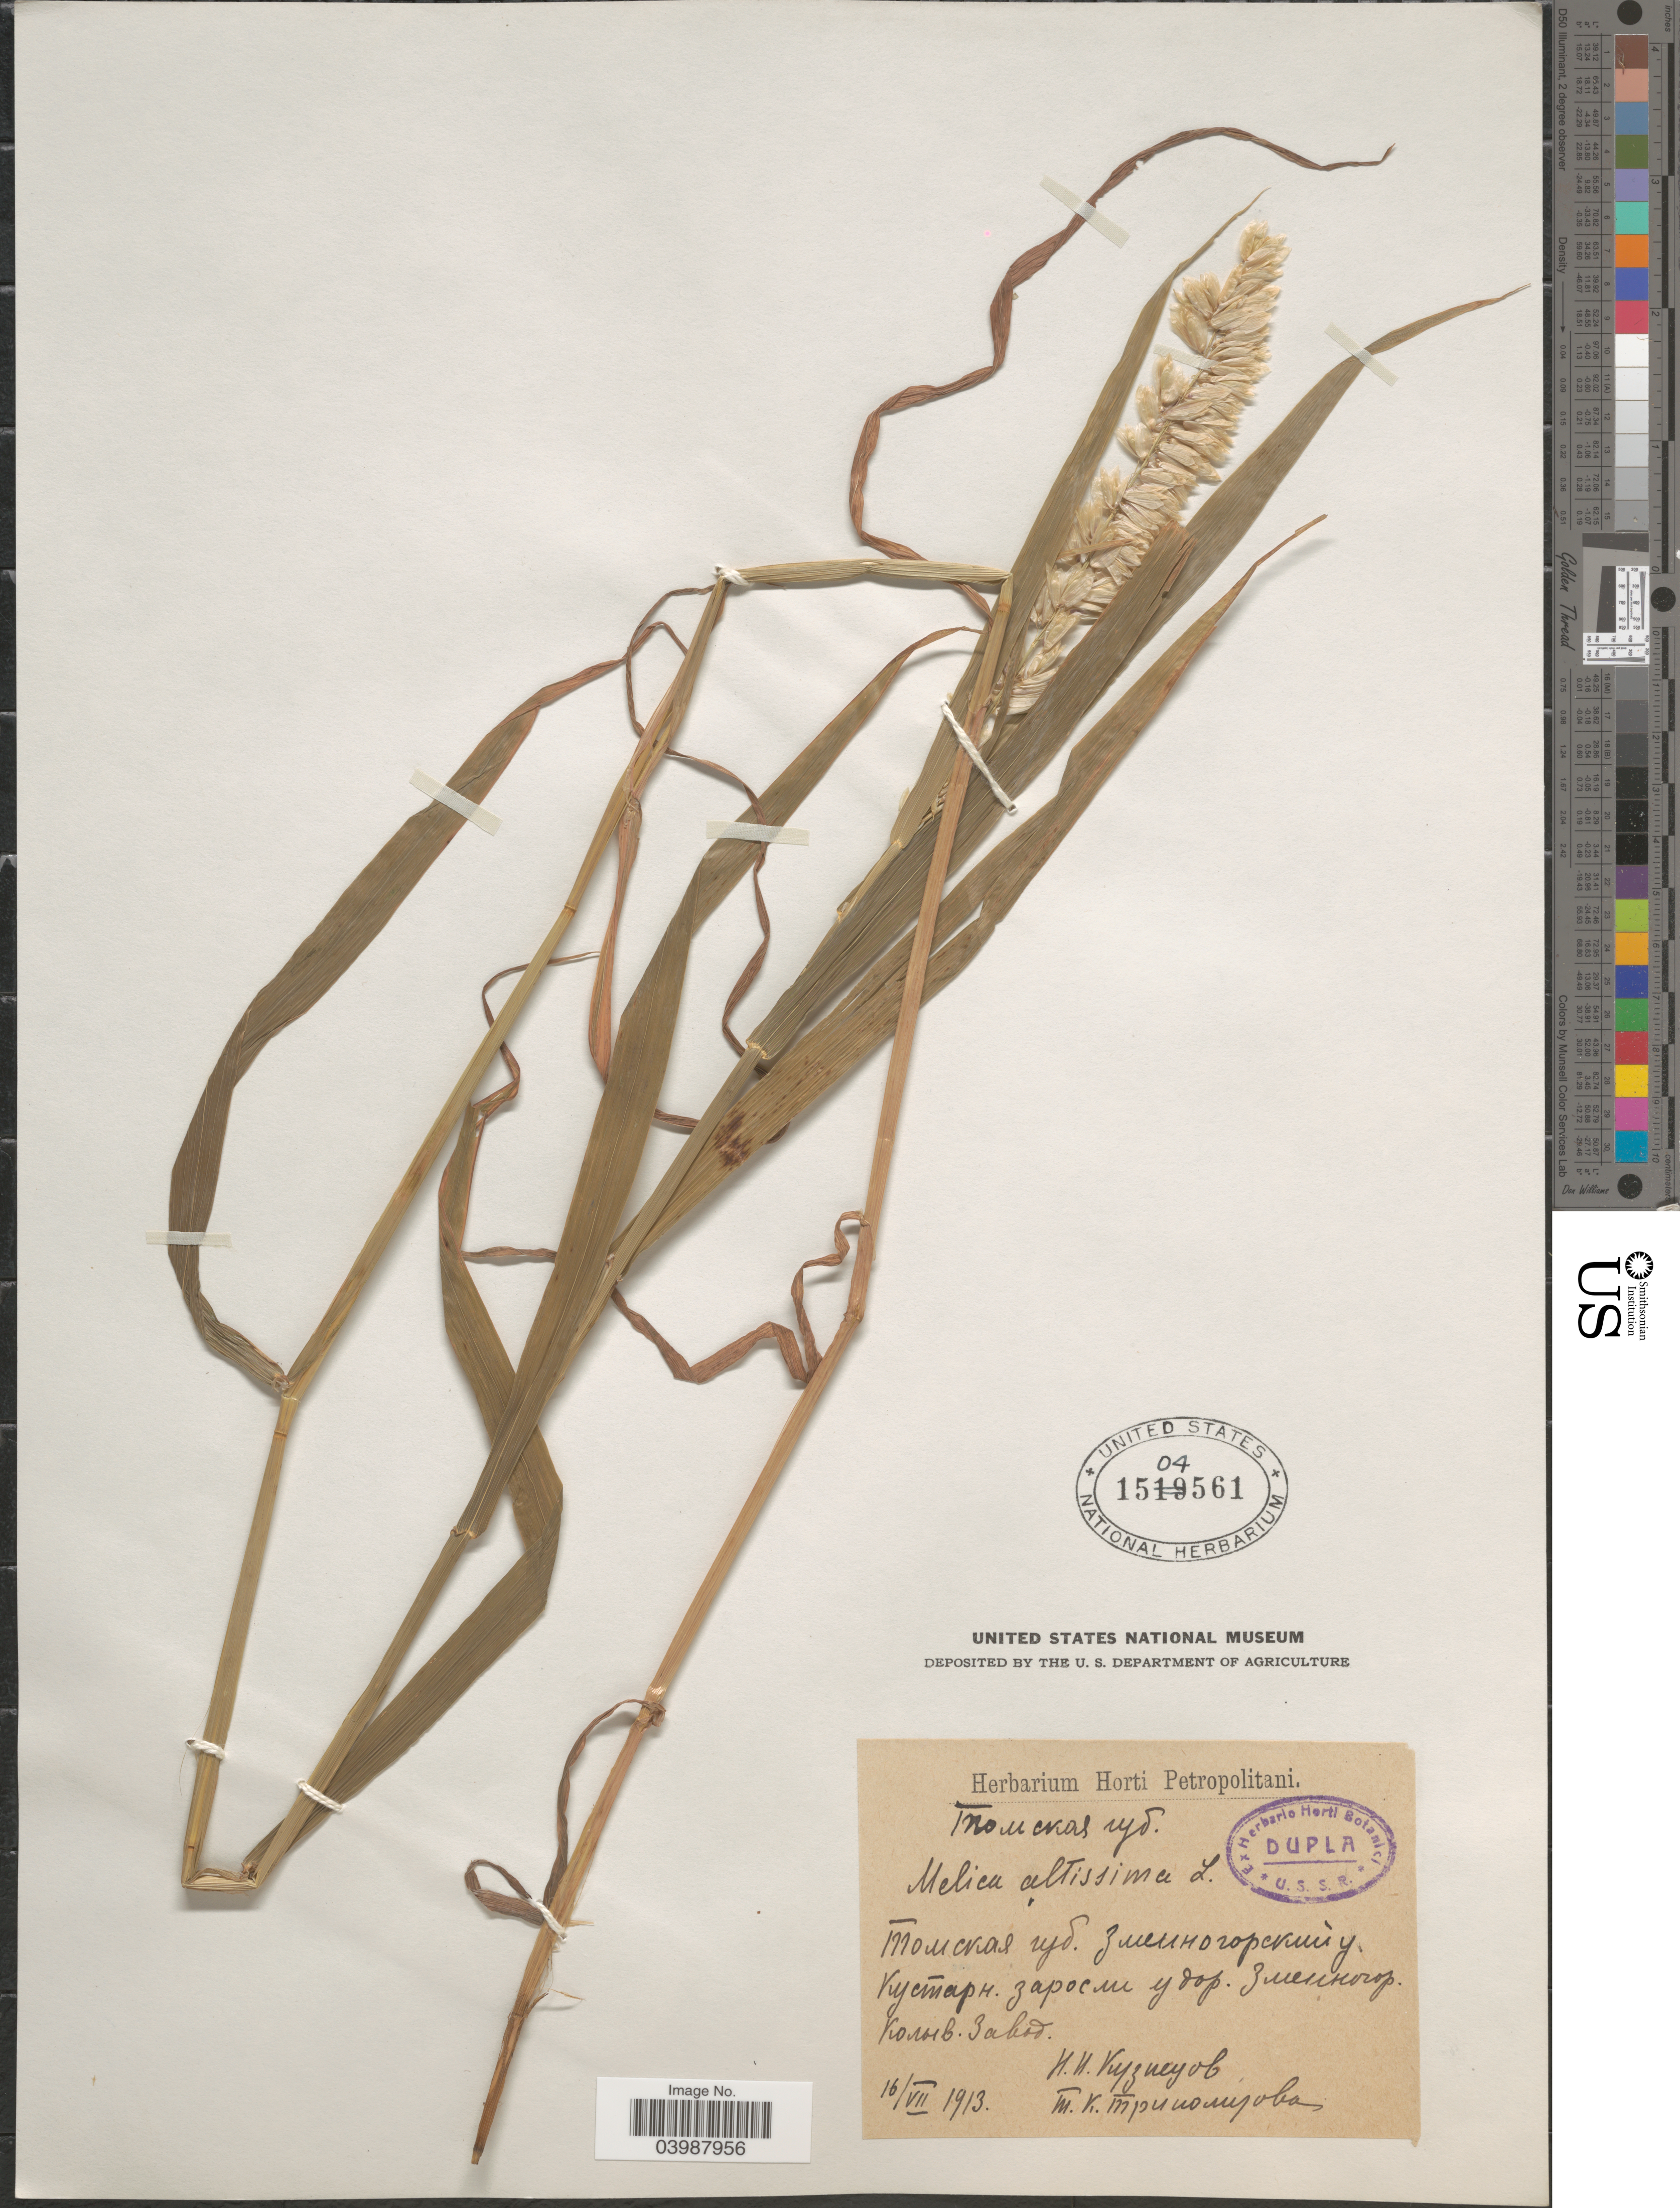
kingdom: Plantae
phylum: Tracheophyta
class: Liliopsida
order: Poales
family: Poaceae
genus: Melica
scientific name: Melica altissima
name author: L.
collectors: N. Kuznetsov & T. Tripolizova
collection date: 1913-09-16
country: Russian Federation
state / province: Altai Republic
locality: District Zmeinogorskiy, Zmeinogorsk, near factory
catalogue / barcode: US 1504561